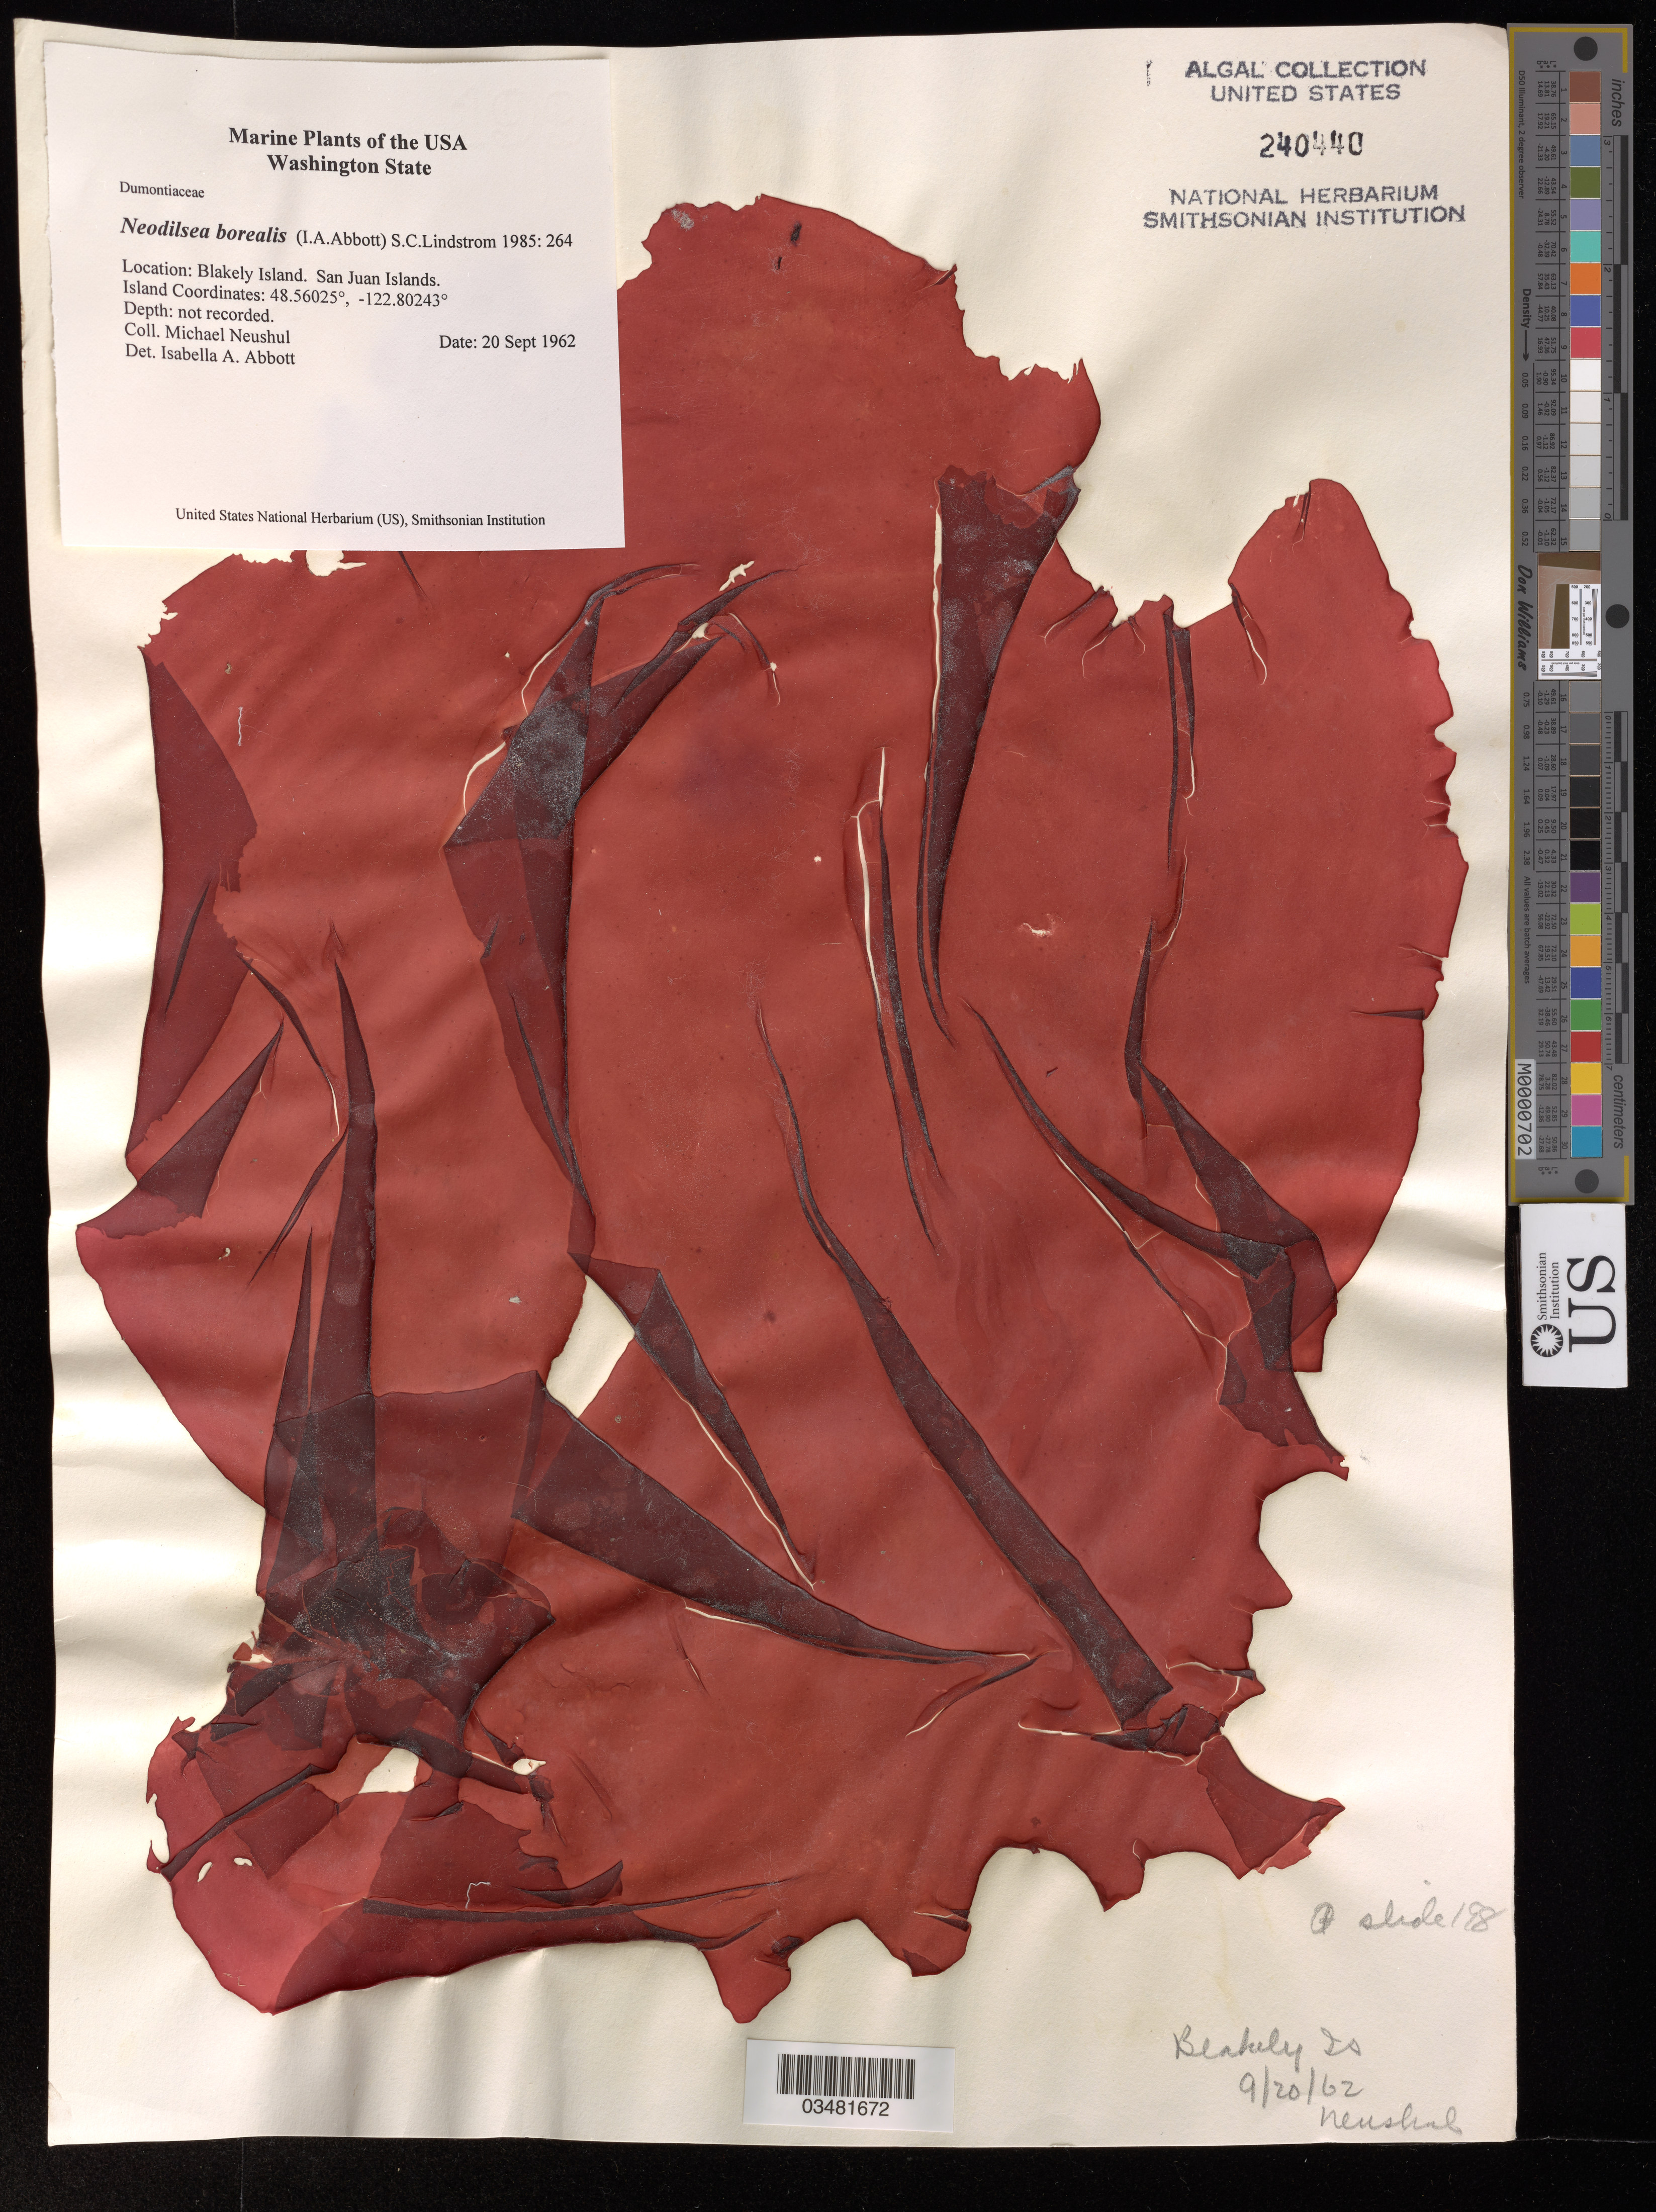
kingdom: Plantae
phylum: Rhodophyta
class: Florideophyceae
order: Gigartinales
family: Dumontiaceae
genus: Neodilsea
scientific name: Neodilsea borealis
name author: (I.A. Abbott) S.C. Lindstrom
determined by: Abbott, Isabella A.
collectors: M. Neushul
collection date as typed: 20 Sep 1962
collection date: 1962-09-20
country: United States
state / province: Washington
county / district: San Juan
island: Blakely Island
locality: San Juan Islands. Blakely Island.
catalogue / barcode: US 240440